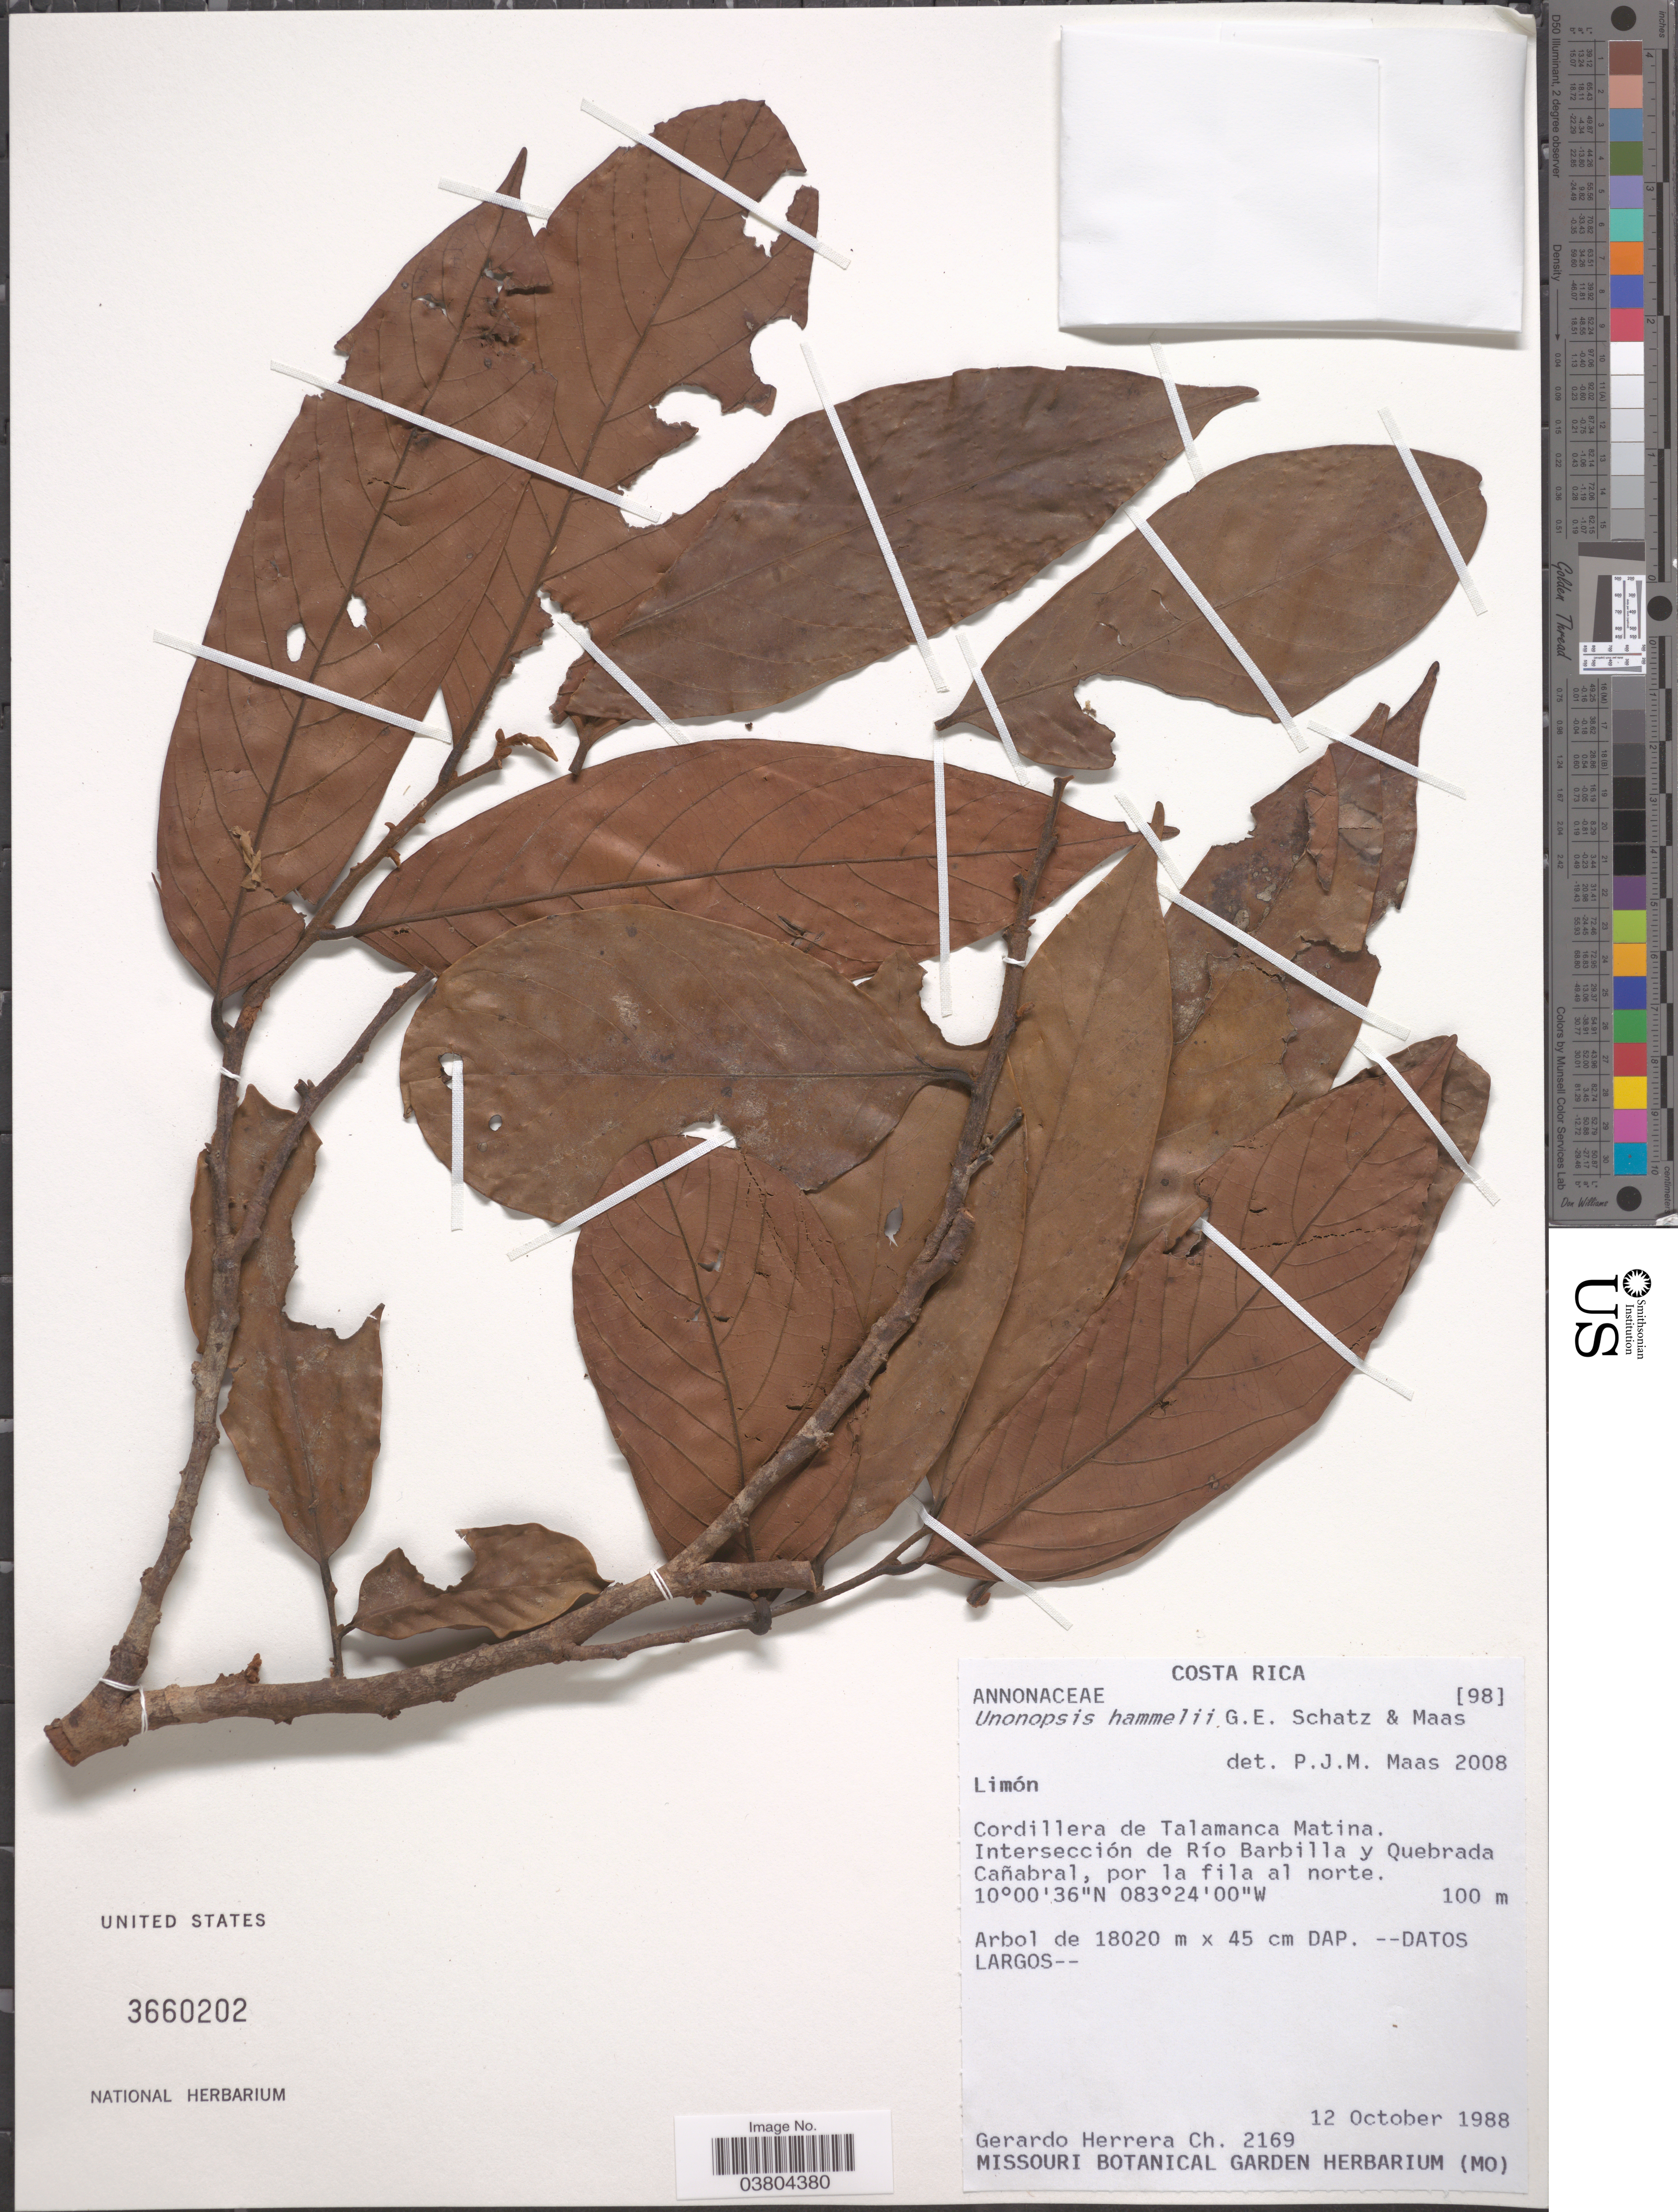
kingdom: Plantae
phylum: Tracheophyta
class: Magnoliopsida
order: Magnoliales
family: Annonaceae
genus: Unonopsis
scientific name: Unonopsis hammelii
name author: G.E. Schatz & Maas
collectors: G. Herrera Ch.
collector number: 2169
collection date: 1988-10-12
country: Costa Rica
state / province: Limón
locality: Cordillera de Talamanca Matina. Intersección de Río Barbilla y Quebrada Cañabral, por la fila al norte.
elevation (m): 100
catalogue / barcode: US 3660202